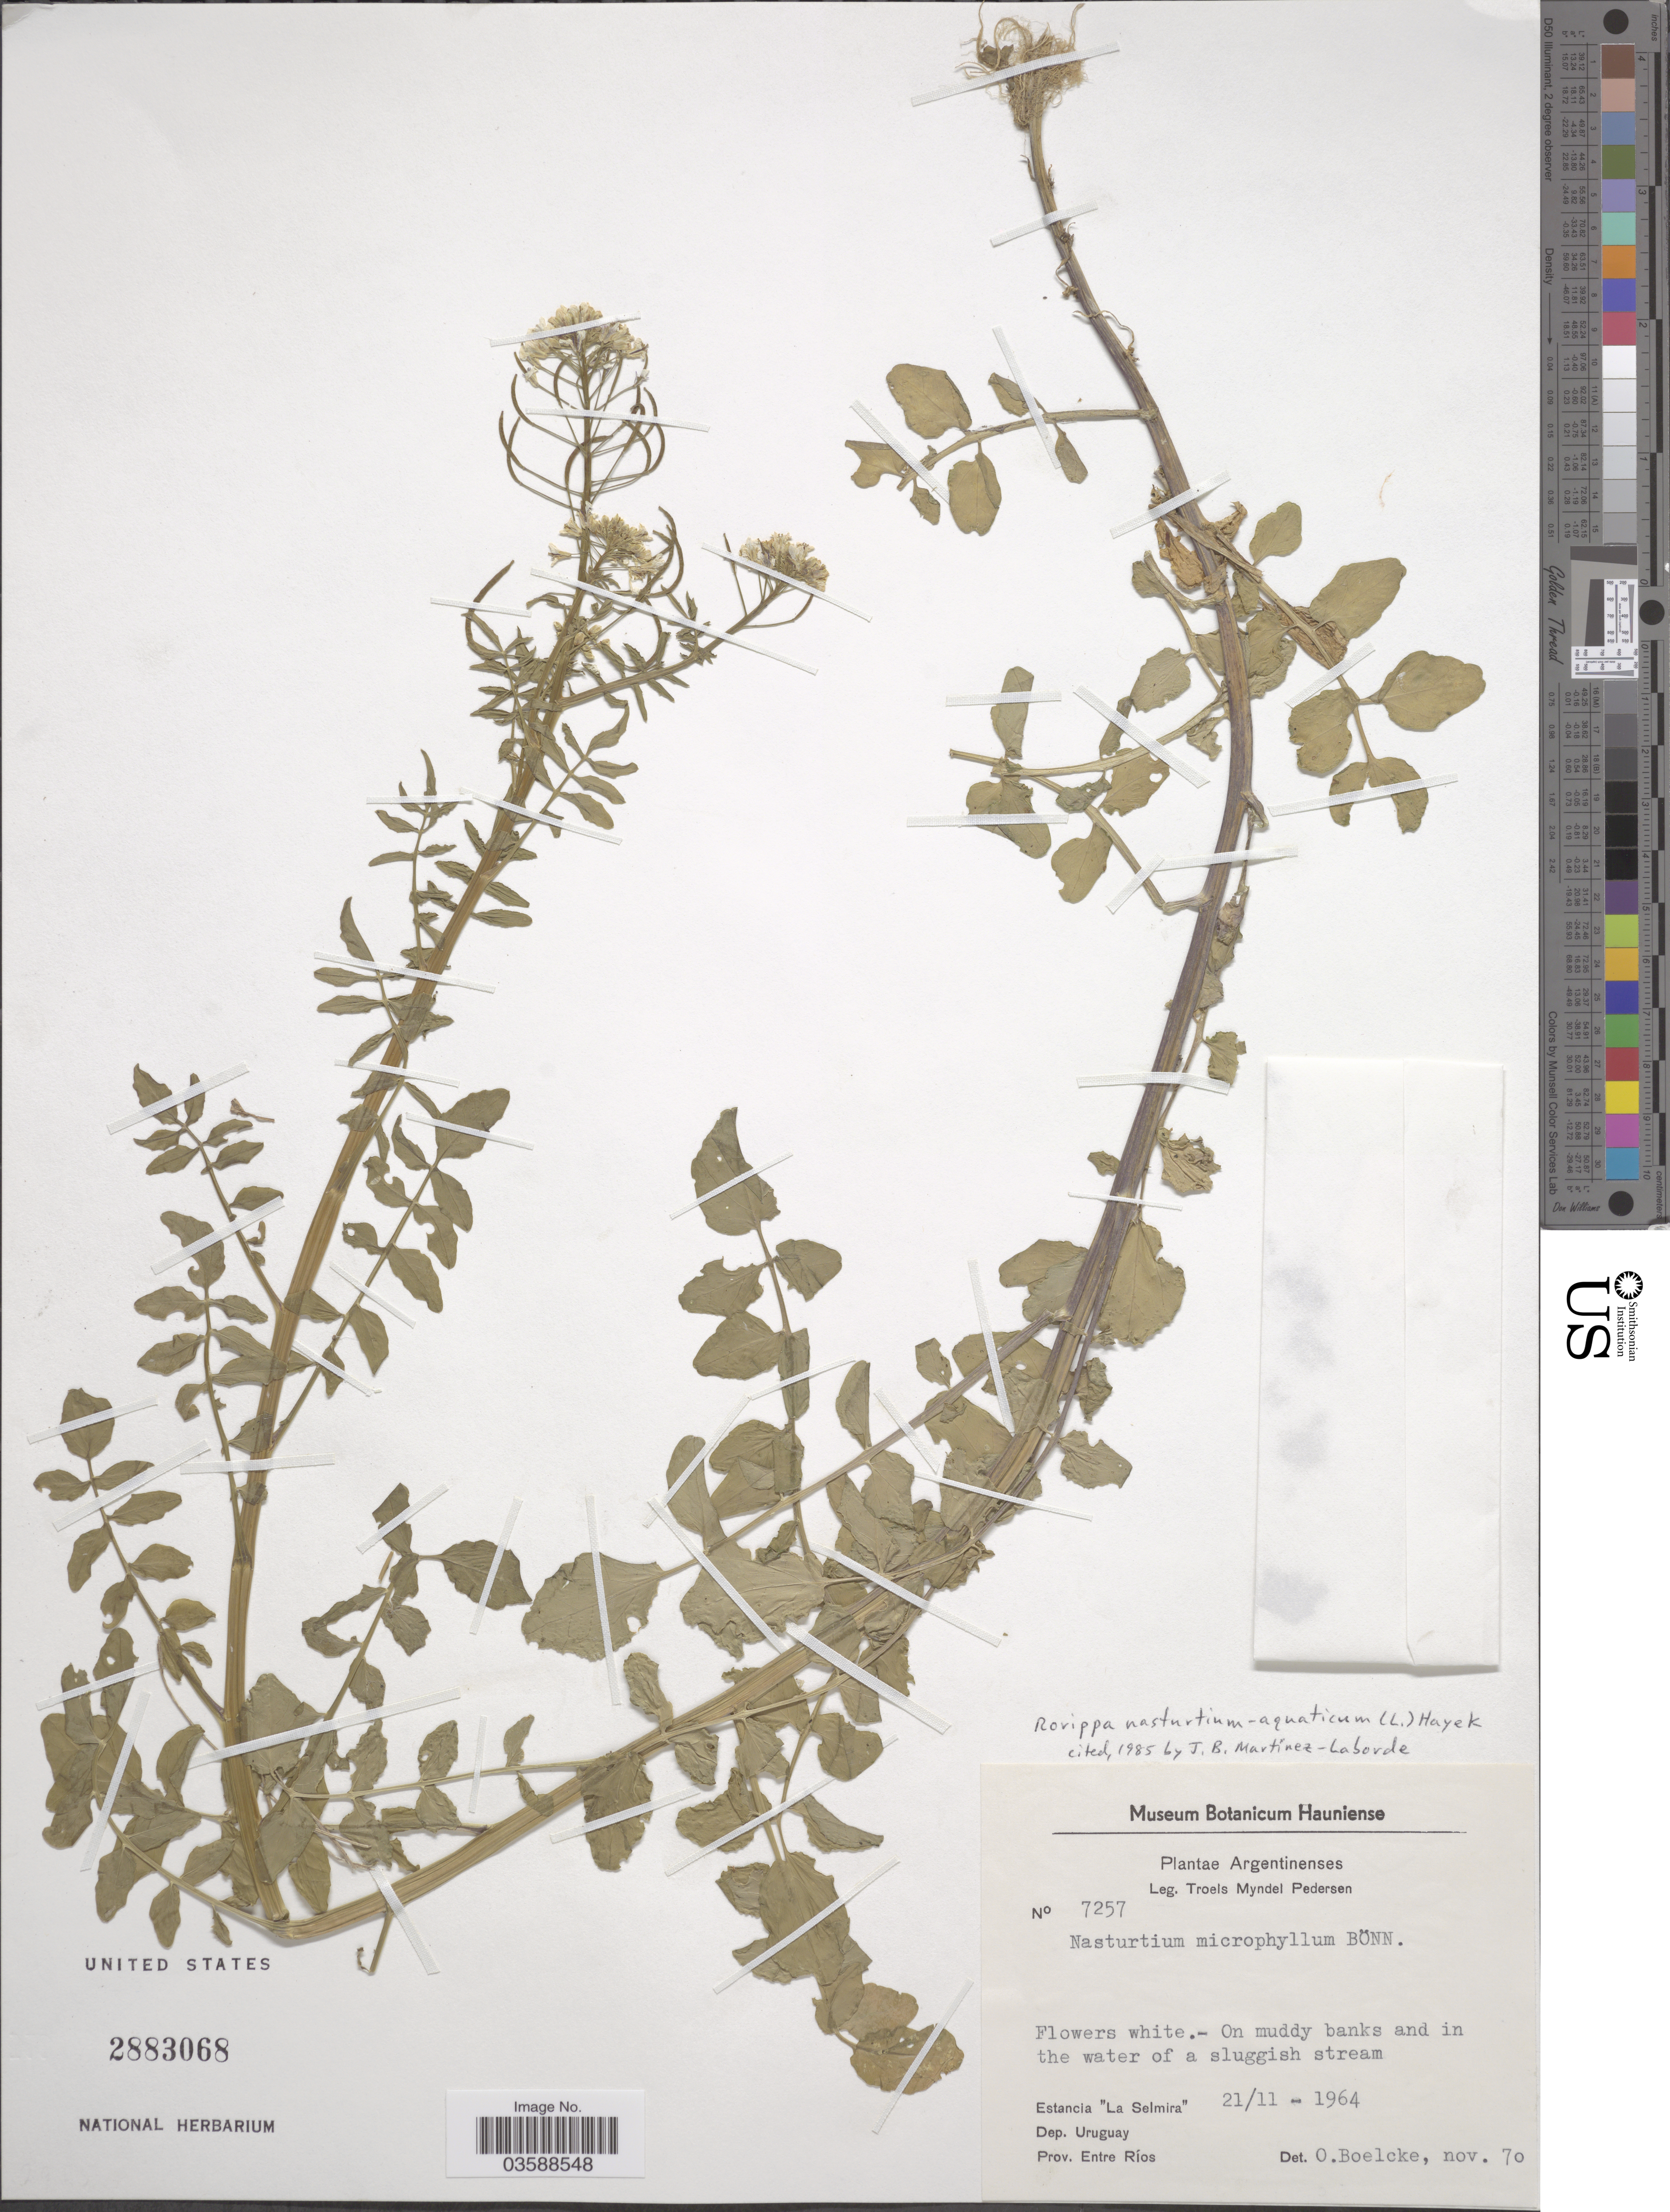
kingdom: Plantae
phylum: Tracheophyta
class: Magnoliopsida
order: Brassicales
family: Brassicaceae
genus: Nasturtium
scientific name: Nasturtium officinale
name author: R. Br.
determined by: Strong, M. T., (US), Smithsonian Institution - National Museum of Natural History (UNITED STATES)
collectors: T. Pederson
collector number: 7257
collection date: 1964-11-21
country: Argentina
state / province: Entre Rios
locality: Estancia "La Selmira" Dep. Uruguay.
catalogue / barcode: US 2883068